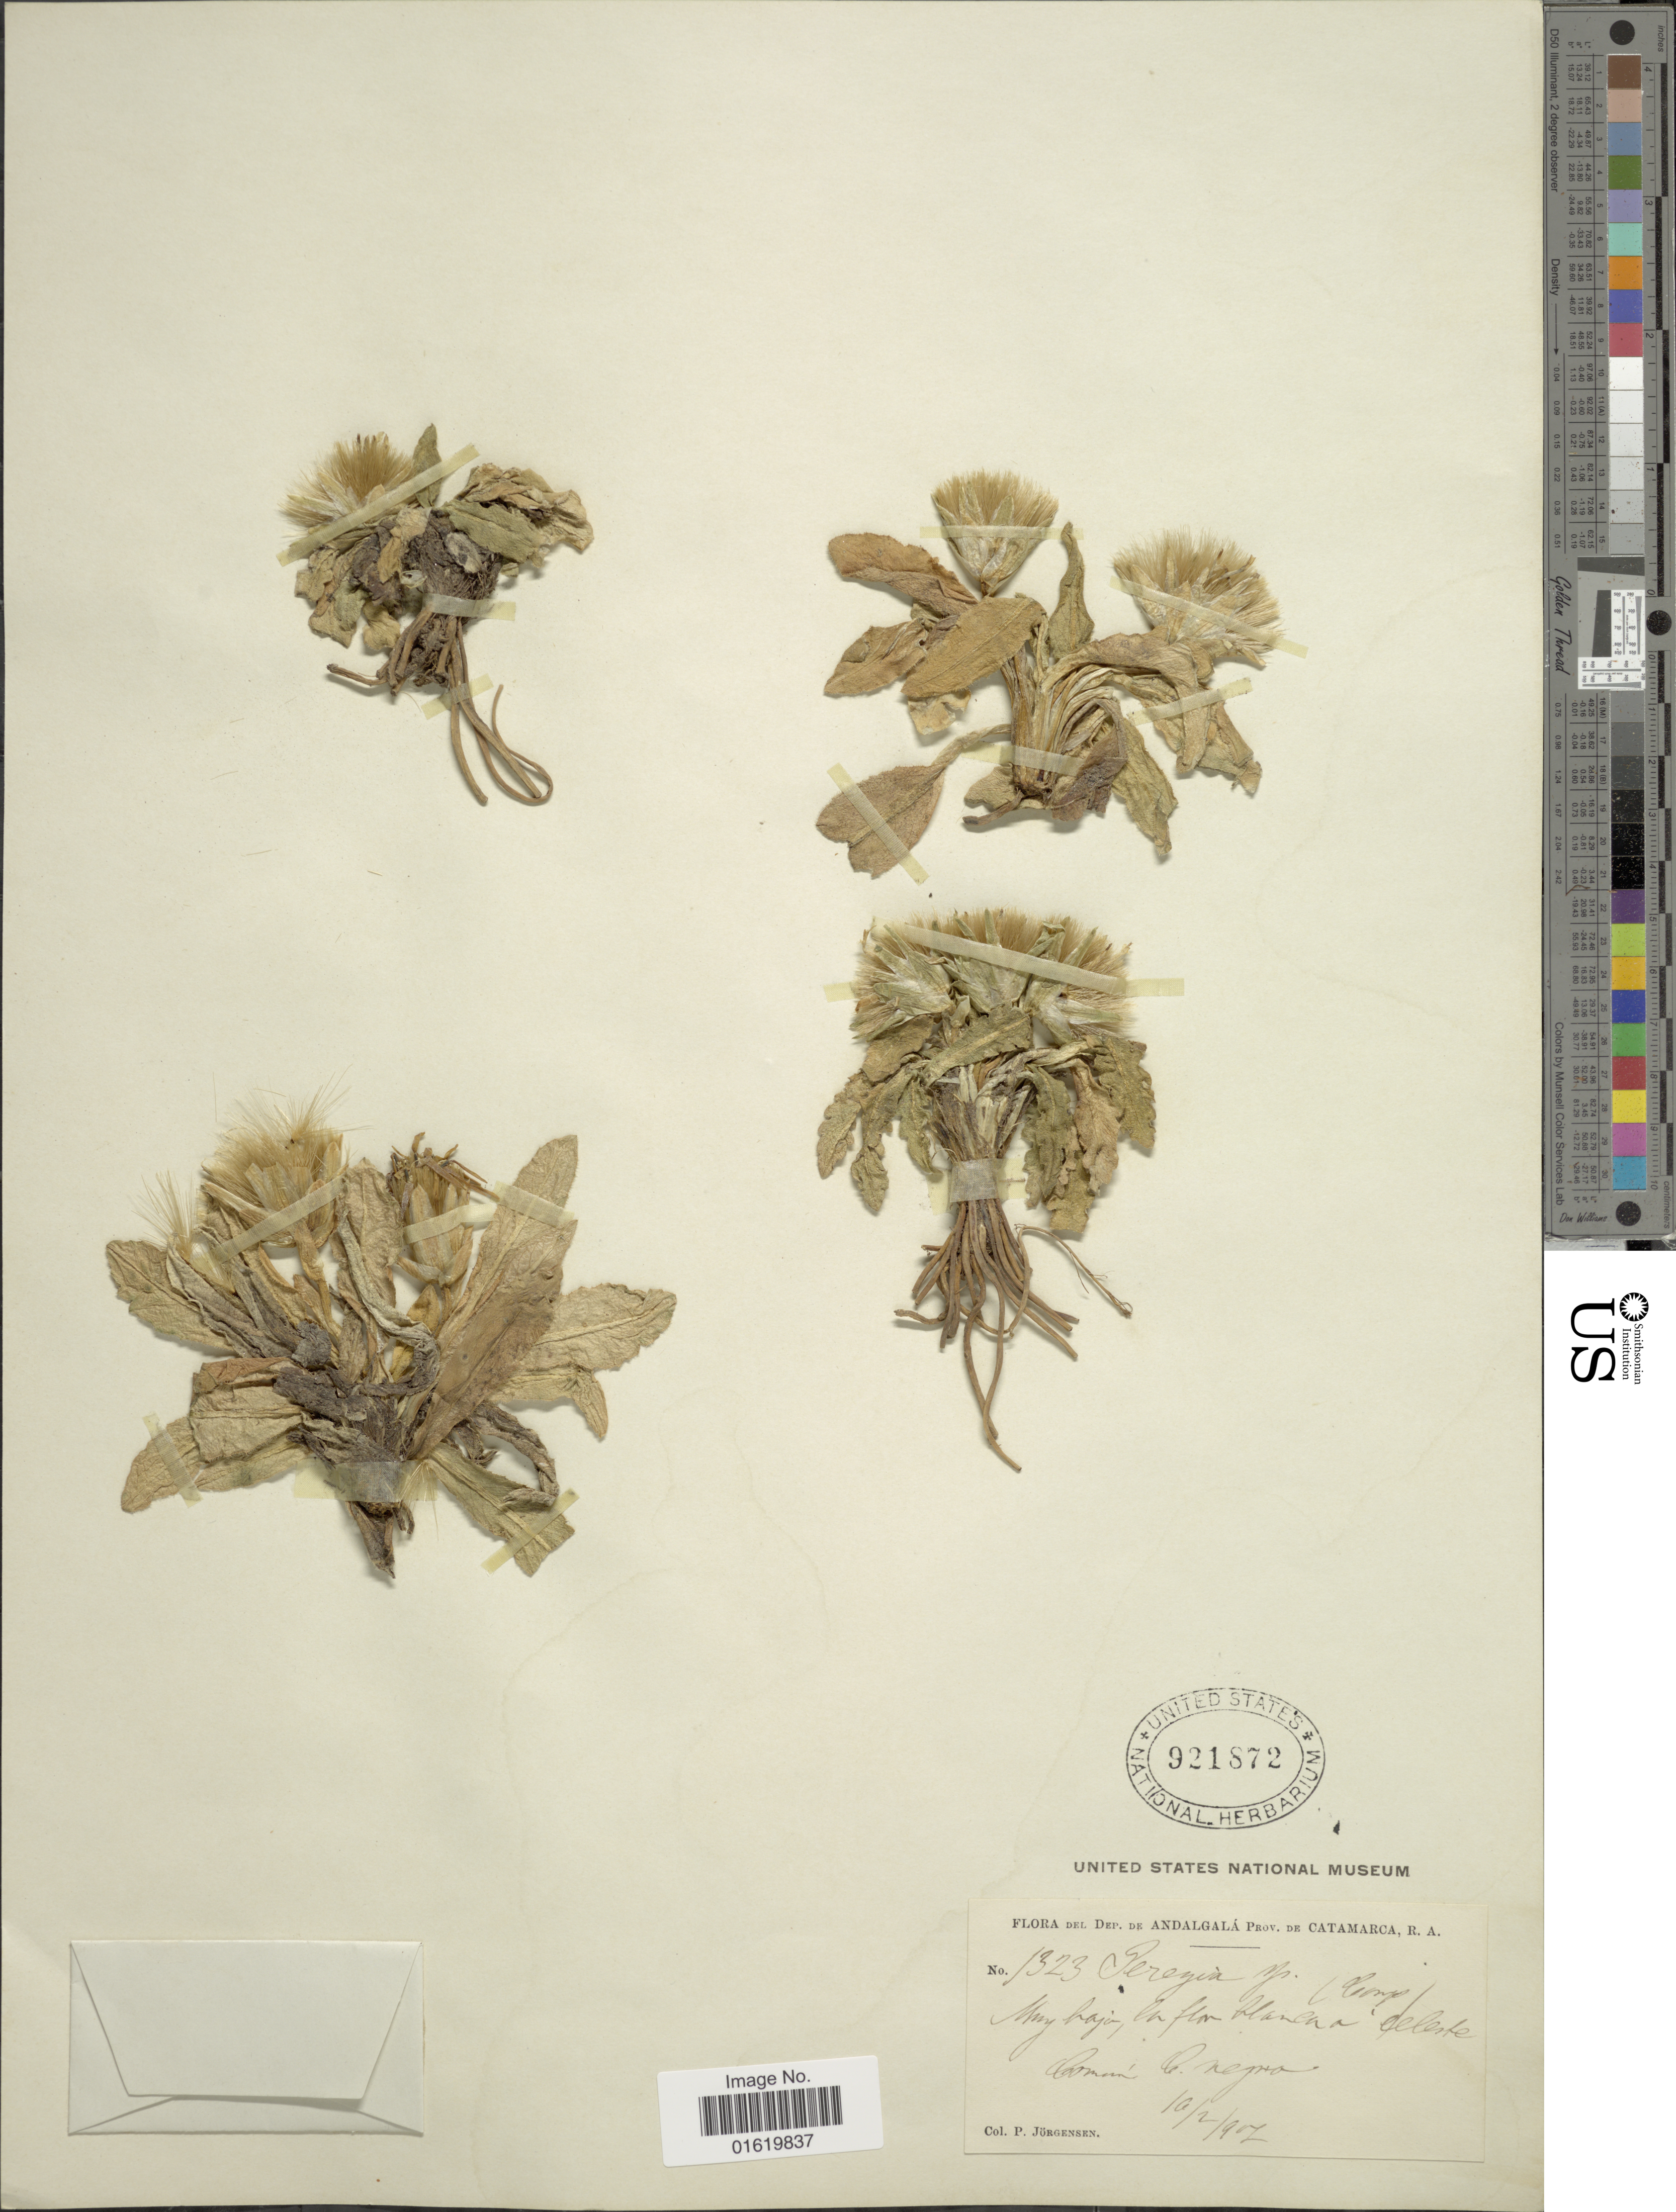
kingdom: Plantae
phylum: Tracheophyta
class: Magnoliopsida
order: Asterales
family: Asteraceae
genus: Perezia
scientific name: Perezia sp.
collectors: P. Jörgensen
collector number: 1323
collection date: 1907-02-16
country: Argentina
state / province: Catamarca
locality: Dep. de Andalgalá Prov. de Catamarca.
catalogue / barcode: US 921872